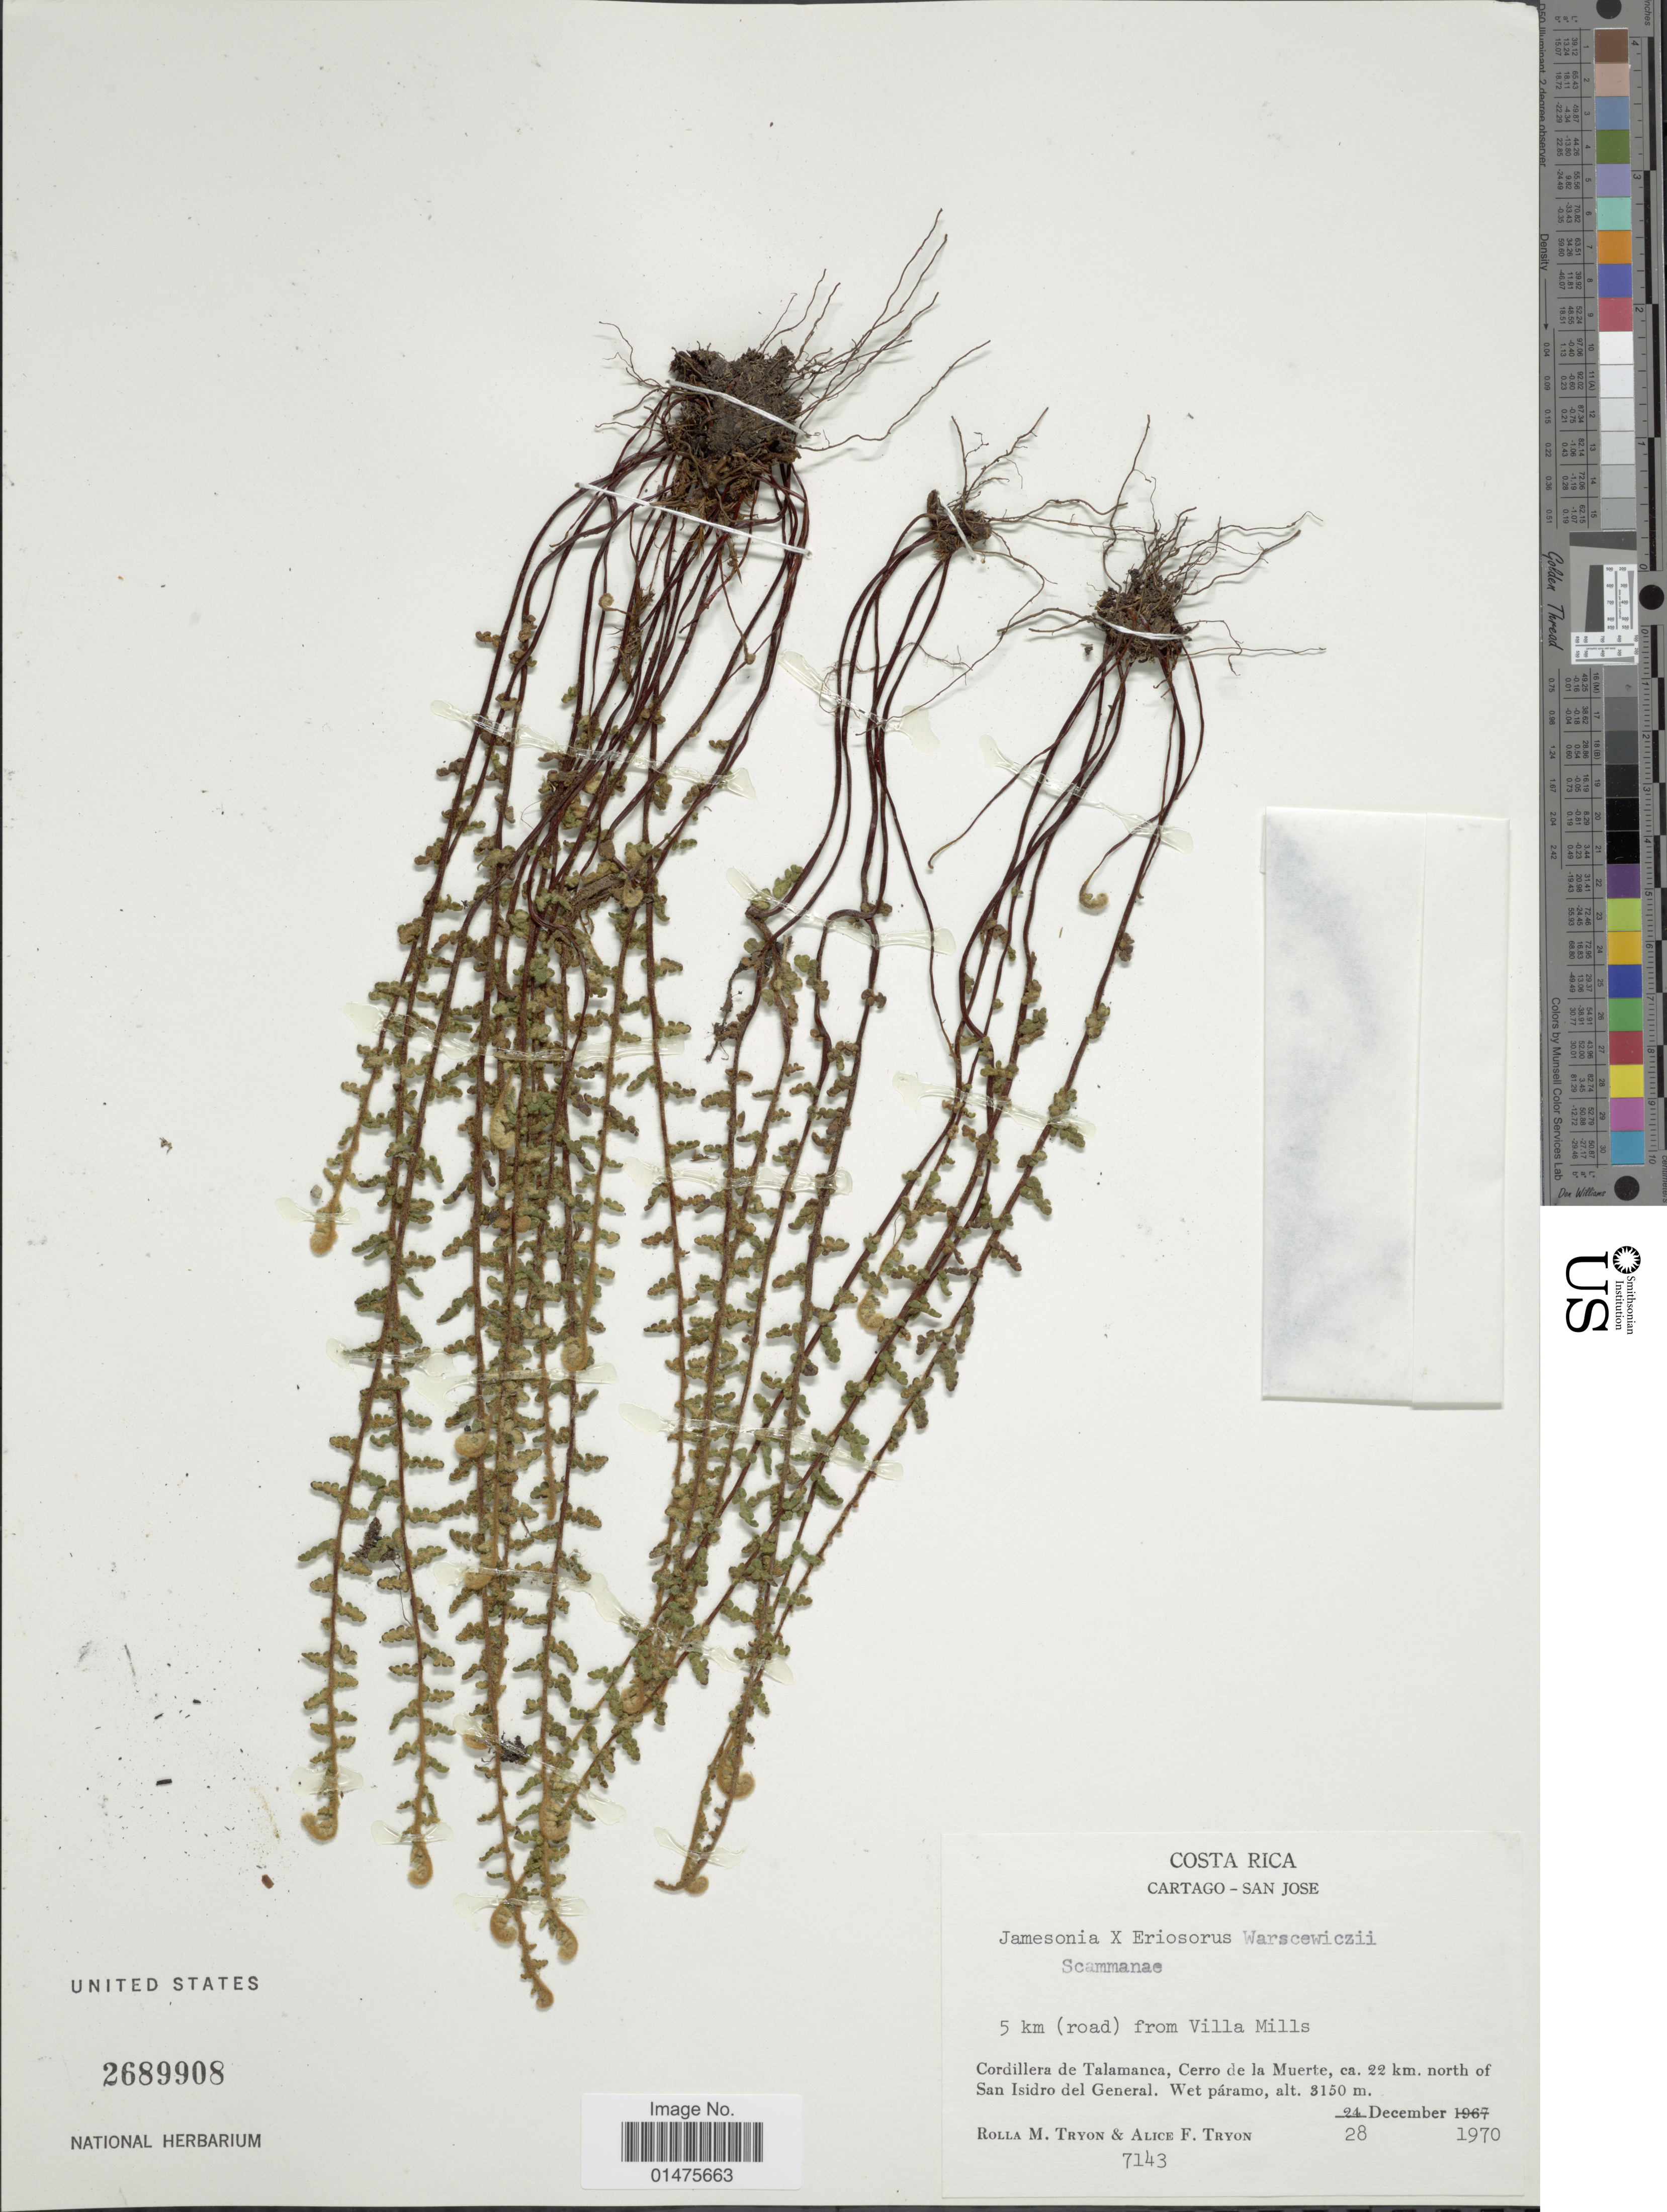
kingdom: Plantae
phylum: Tracheophyta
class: Polypodiopsida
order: Polypodiales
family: Pteridaceae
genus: Jamesonia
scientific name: Jamesonia warscewiczii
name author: (Mett.) Christenh.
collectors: R. M. Tryon & A. F. Tryon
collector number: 7143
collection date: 1970-12-28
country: Costa Rica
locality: Cartago - San Jose, 5 km (road) from Villa Mills, Cordillera de Talamanca, Cerro de la Muerte, ca. 22 km. north of San isidro del General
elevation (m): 3150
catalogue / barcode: US 2689908